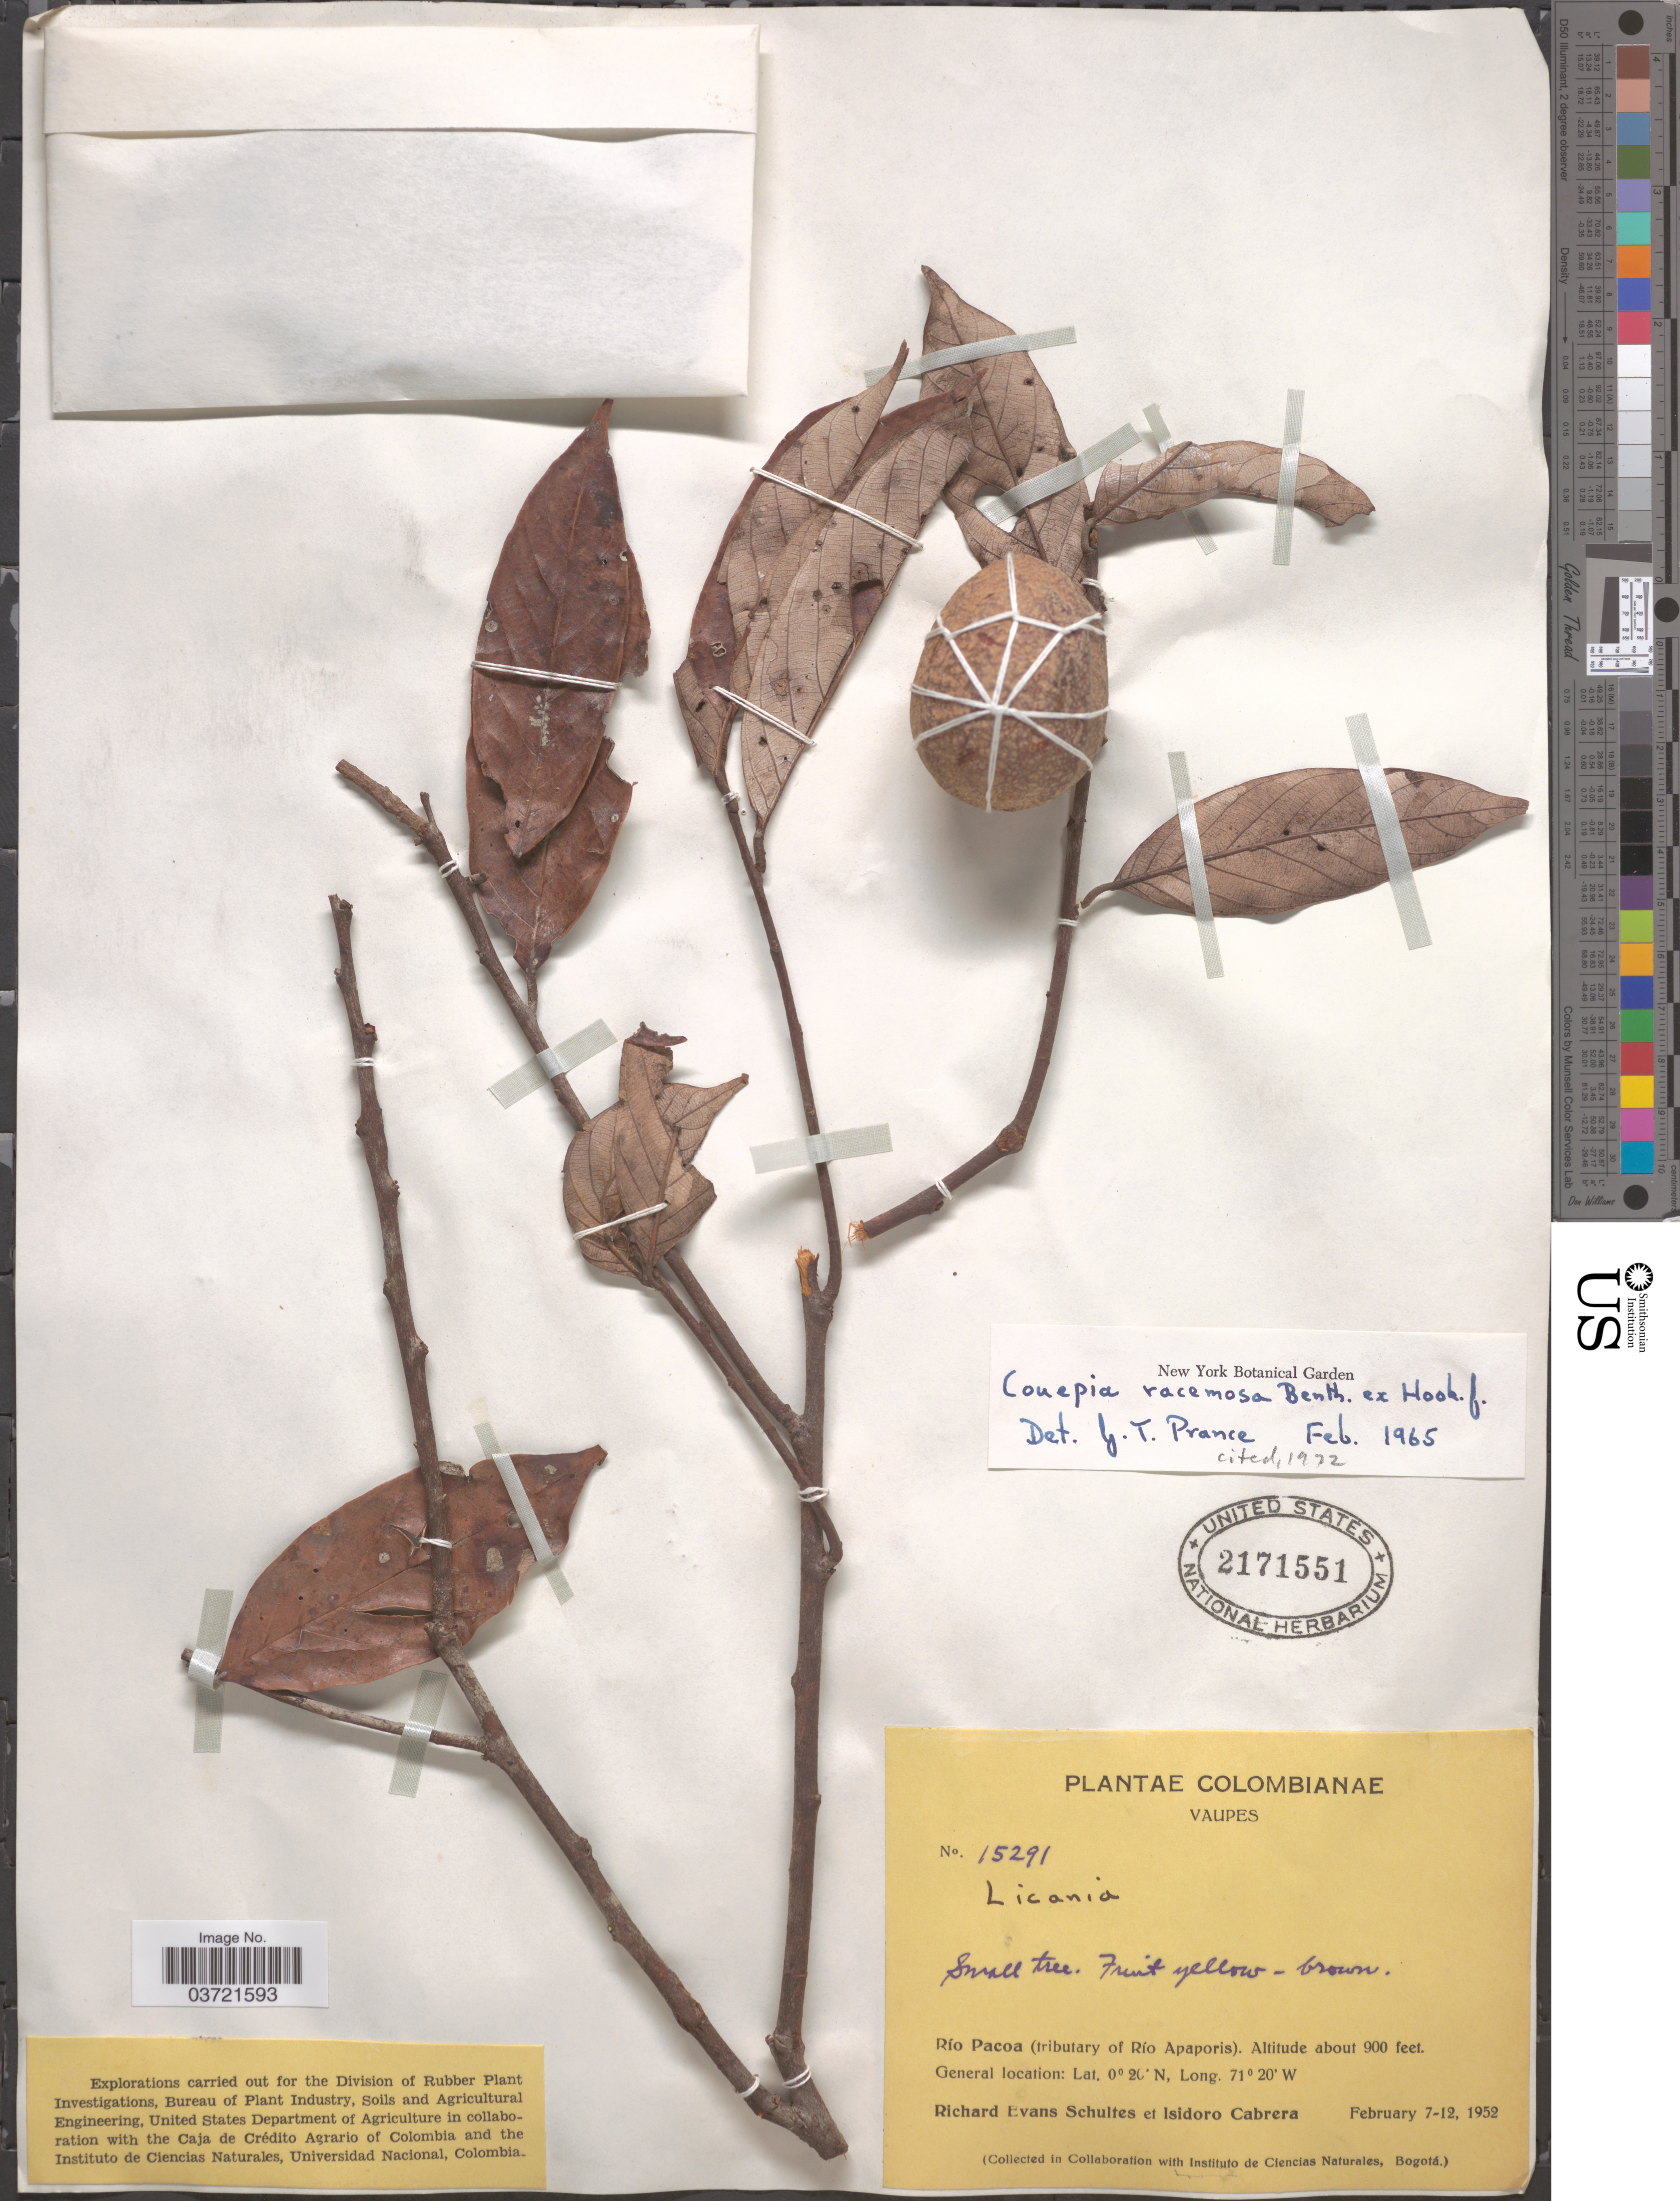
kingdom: Plantae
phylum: Tracheophyta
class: Magnoliopsida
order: Malpighiales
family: Chrysobalanaceae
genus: Gaulettia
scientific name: Gaulettia racemosa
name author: (Benth. ex Hook. f.) Sothers & Prance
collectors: R. E. Schultes & I. Cabrera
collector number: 15291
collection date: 1952-02-07/1952-02-12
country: Colombia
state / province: Vaupés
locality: Río Pacoa (tributary of Río Apaporis).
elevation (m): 274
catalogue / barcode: US 2171551